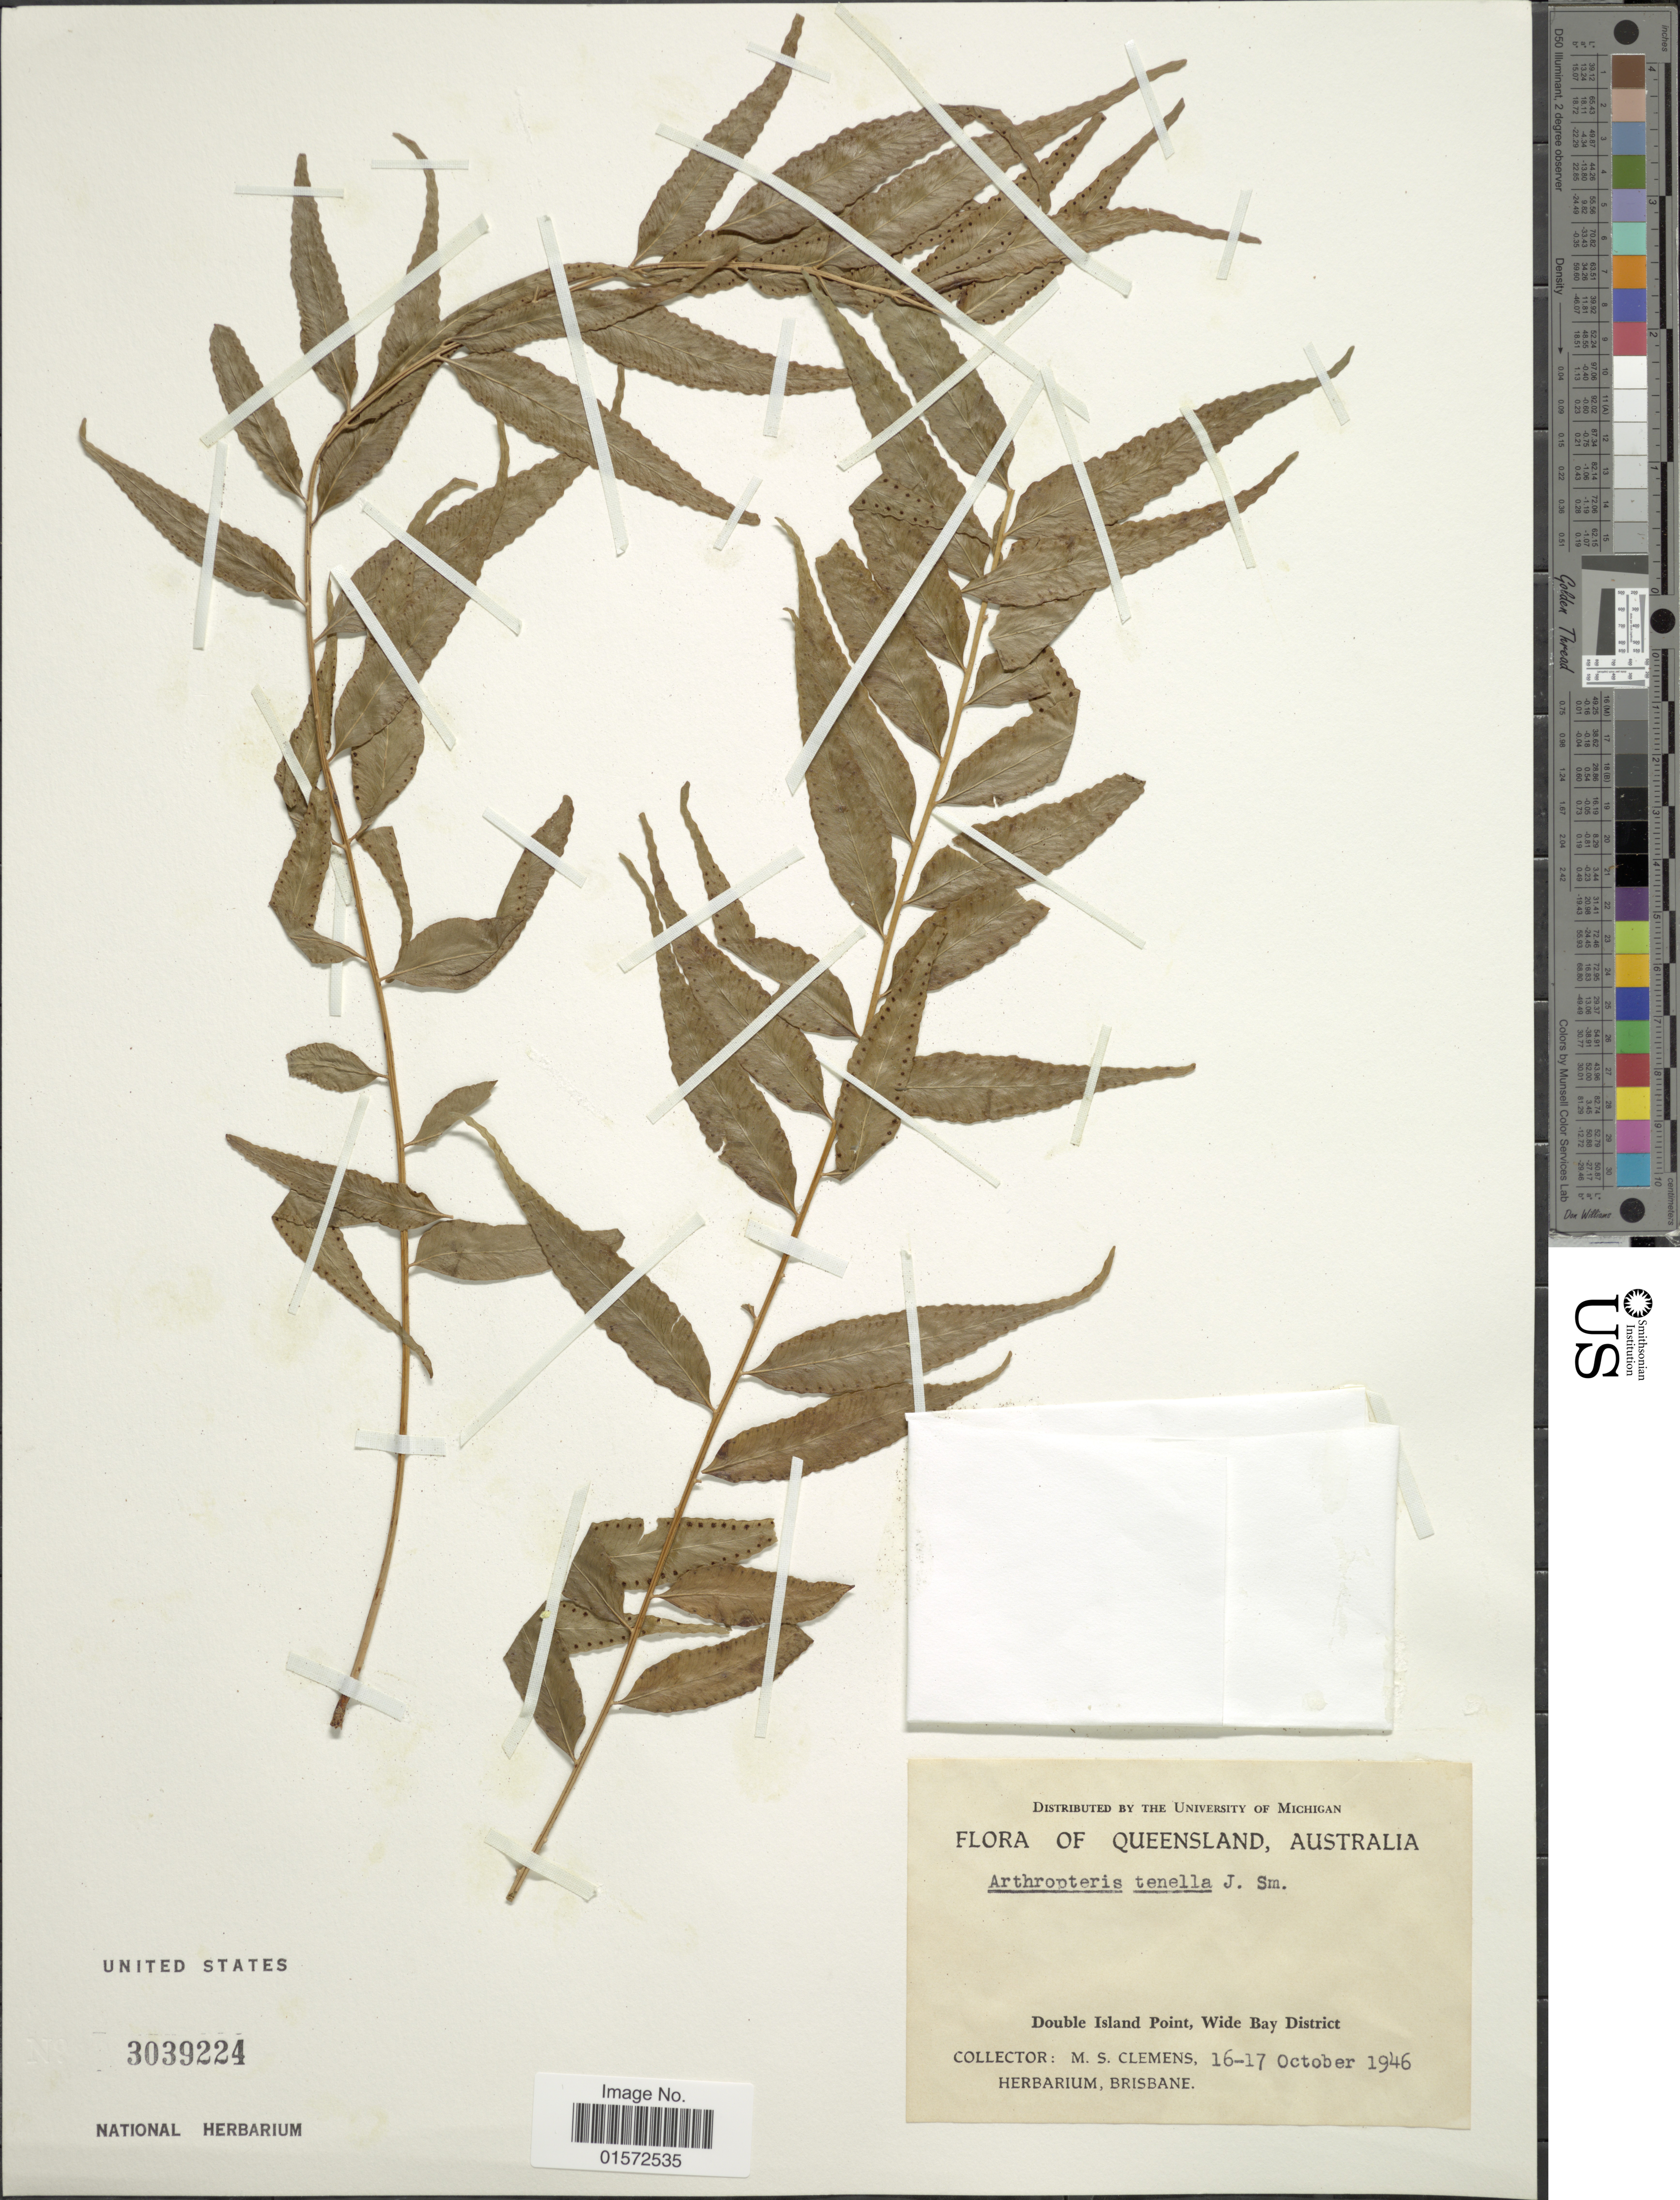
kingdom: Plantae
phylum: Tracheophyta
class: Polypodiopsida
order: Polypodiales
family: Tectariaceae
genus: Arthropteris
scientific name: Arthropteris tenella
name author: (G. Forst.) J. Sm. ex Hook. f.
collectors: M. S. Clemens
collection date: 1946-10-16/1946-10-17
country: Australia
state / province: Queensland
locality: Double Island point, Wide bay district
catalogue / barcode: US 3039224